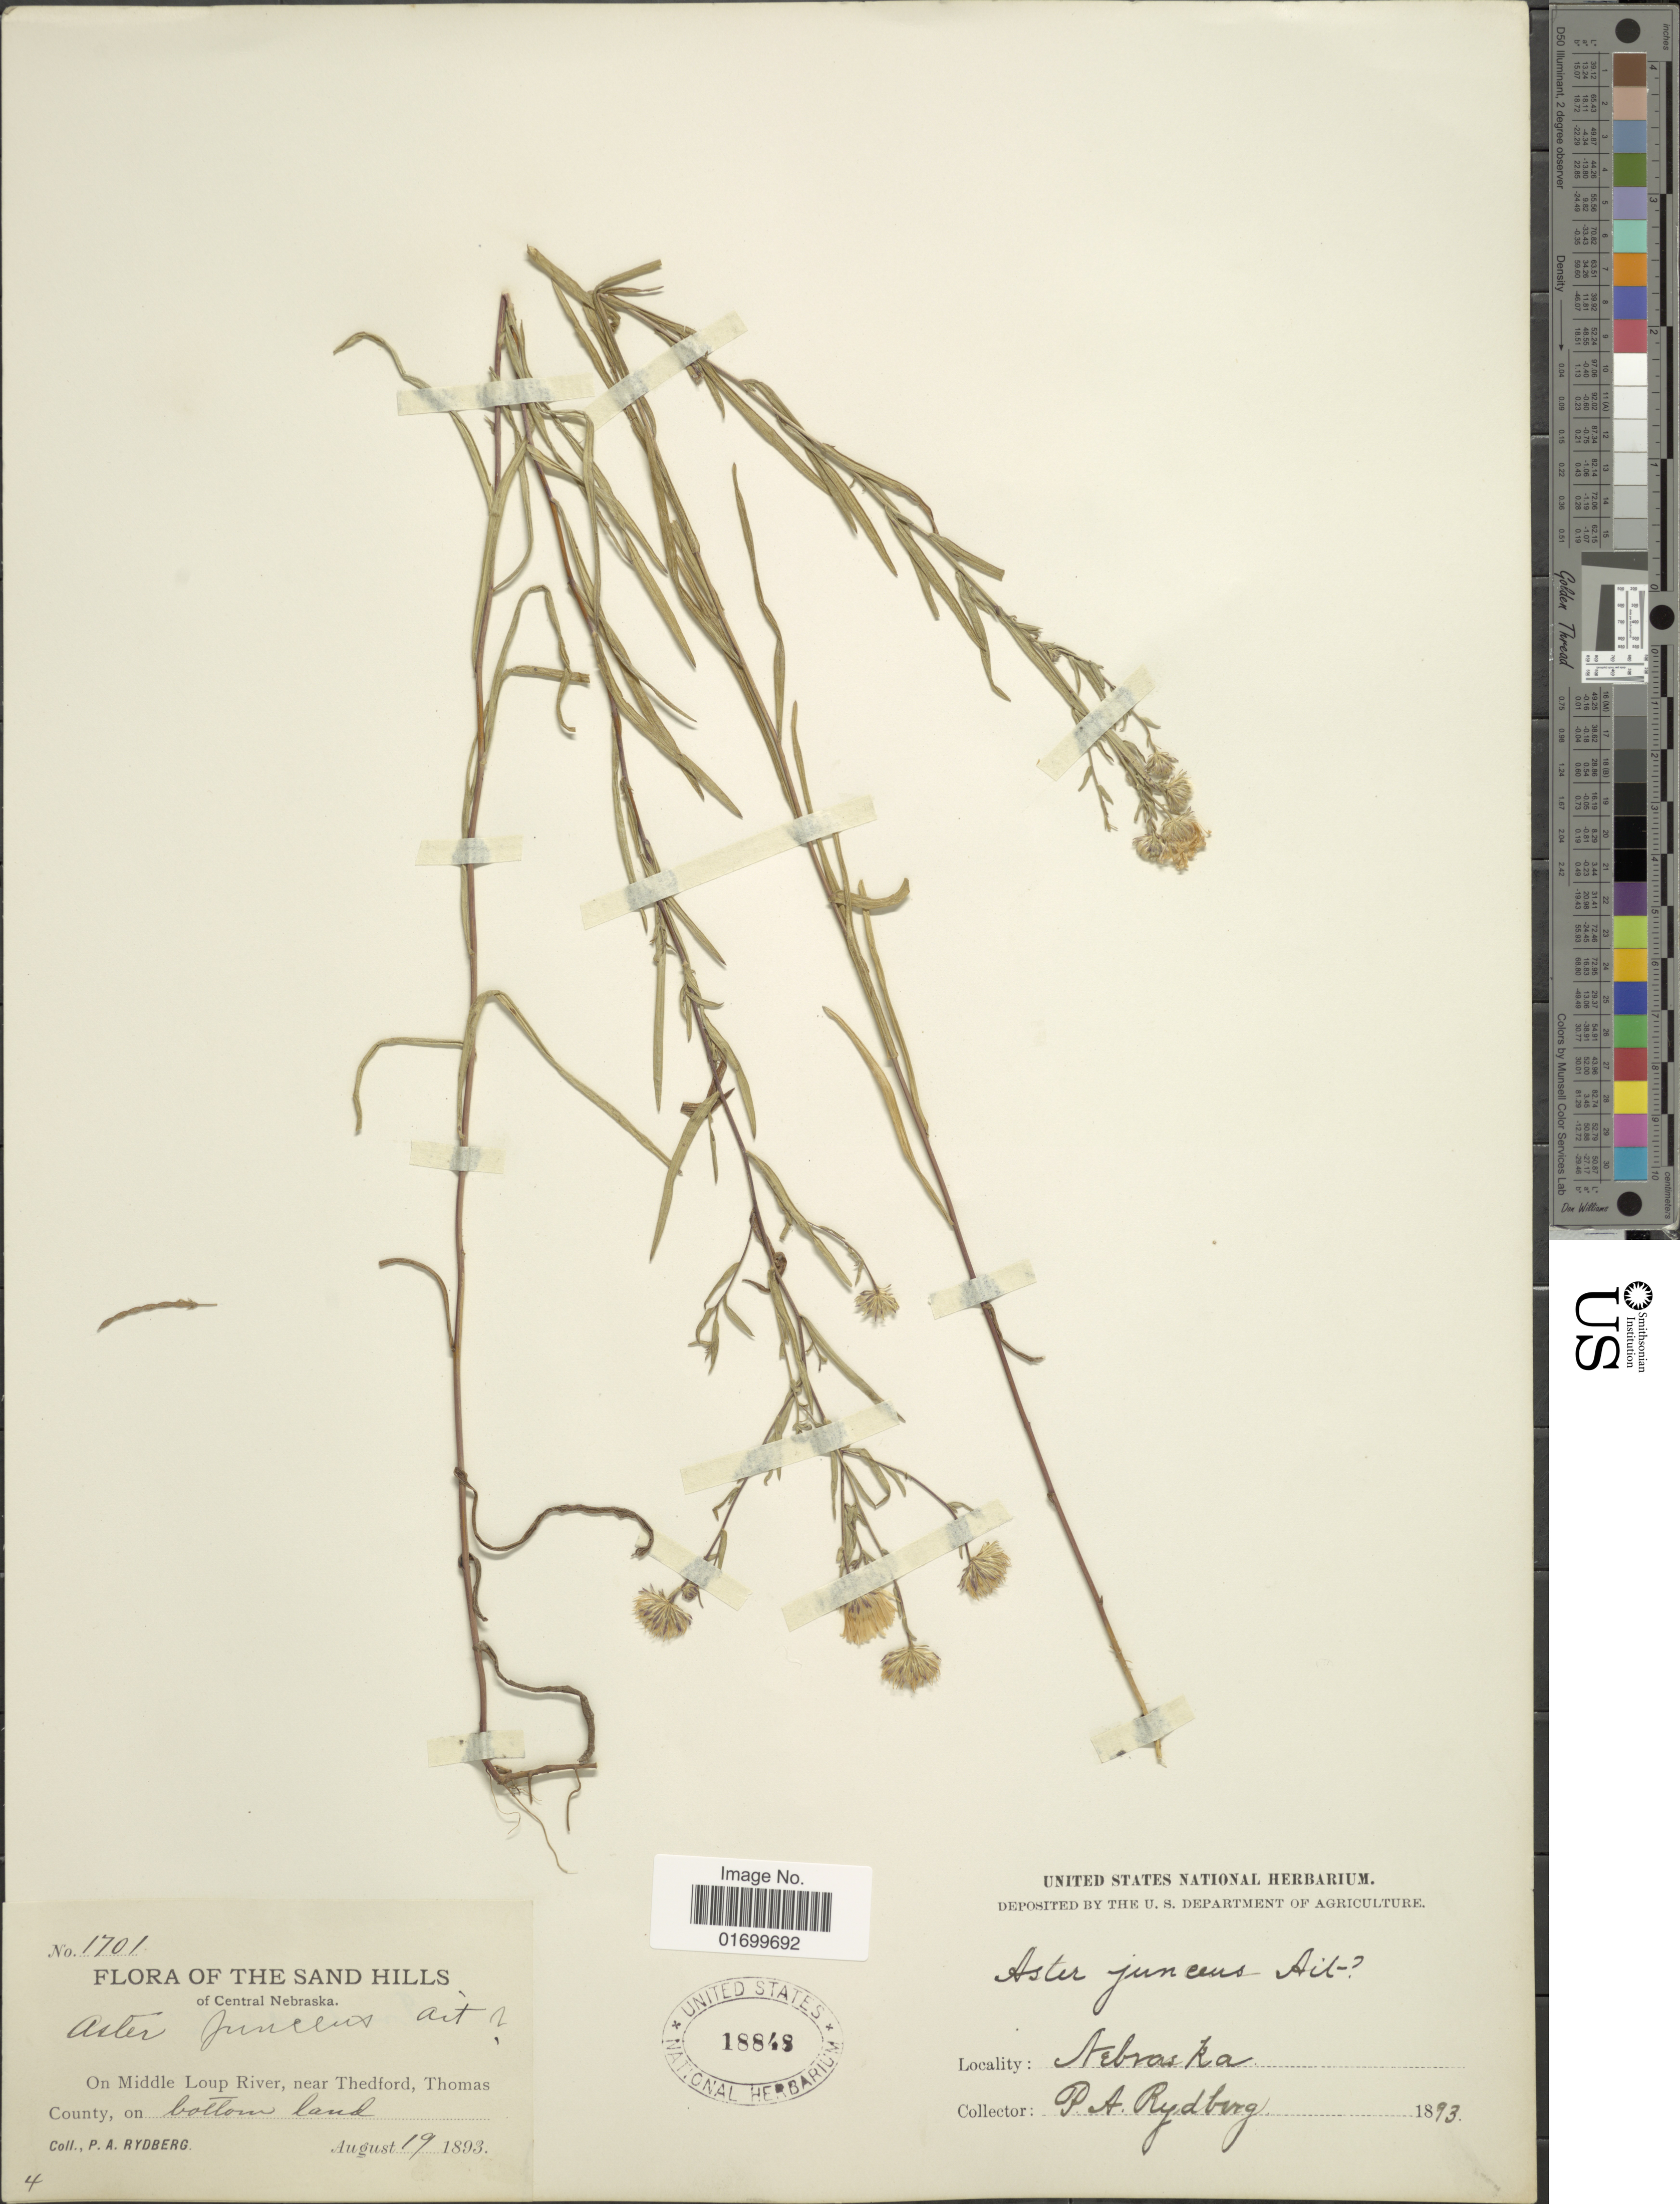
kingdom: Plantae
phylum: Tracheophyta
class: Magnoliopsida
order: Asterales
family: Asteraceae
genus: Symphyotrichum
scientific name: Symphyotrichum boreale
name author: (Torr. & A. Gray) Á. Löve & D. Löve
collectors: P. A. Rydberg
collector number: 1701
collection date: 1893-08-19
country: United States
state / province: Nebraska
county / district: Thomas County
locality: The Sand Hills, Central Nebraska, On Middle Loup River, near Thedford, on bottom land.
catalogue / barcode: US 18848